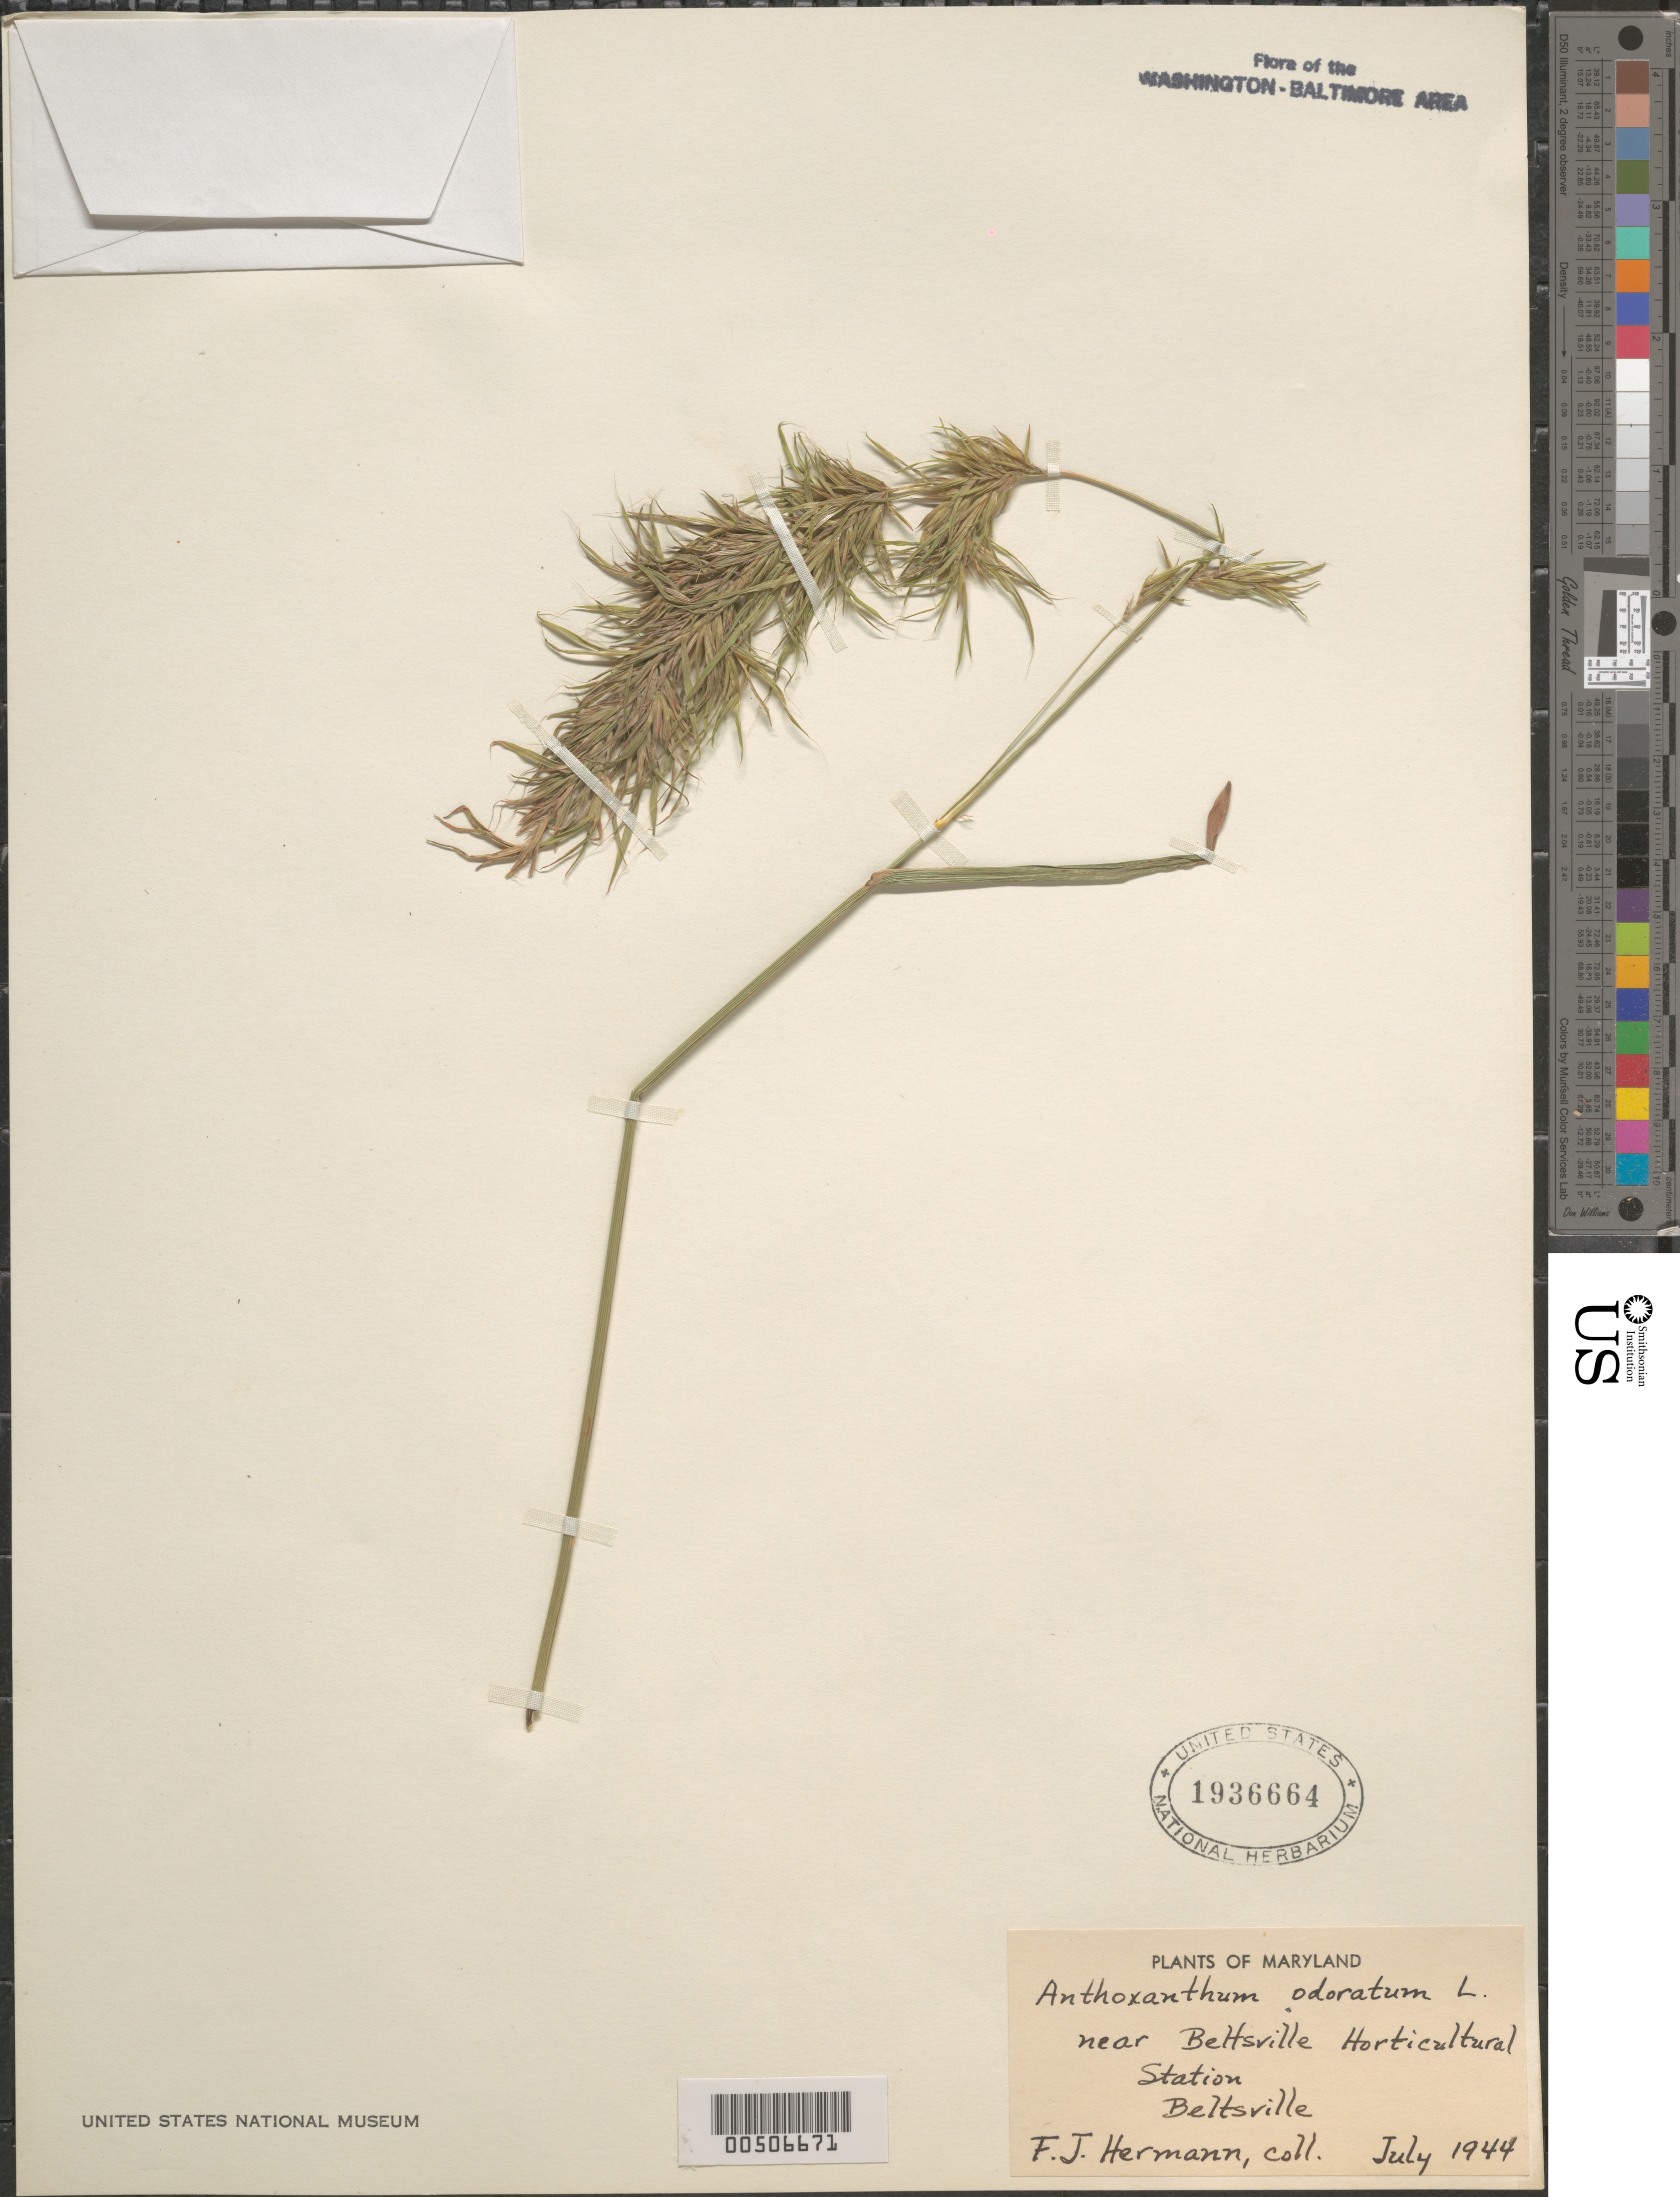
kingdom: Plantae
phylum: Tracheophyta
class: Liliopsida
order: Poales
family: Poaceae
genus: Anthoxanthum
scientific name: Anthoxanthum odoratum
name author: L.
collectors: F. J. Hermann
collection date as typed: Jul 1944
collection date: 1944-07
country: United States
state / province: Maryland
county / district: Prince George's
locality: Near Beltsville Horticultural Station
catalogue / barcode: US 1936664